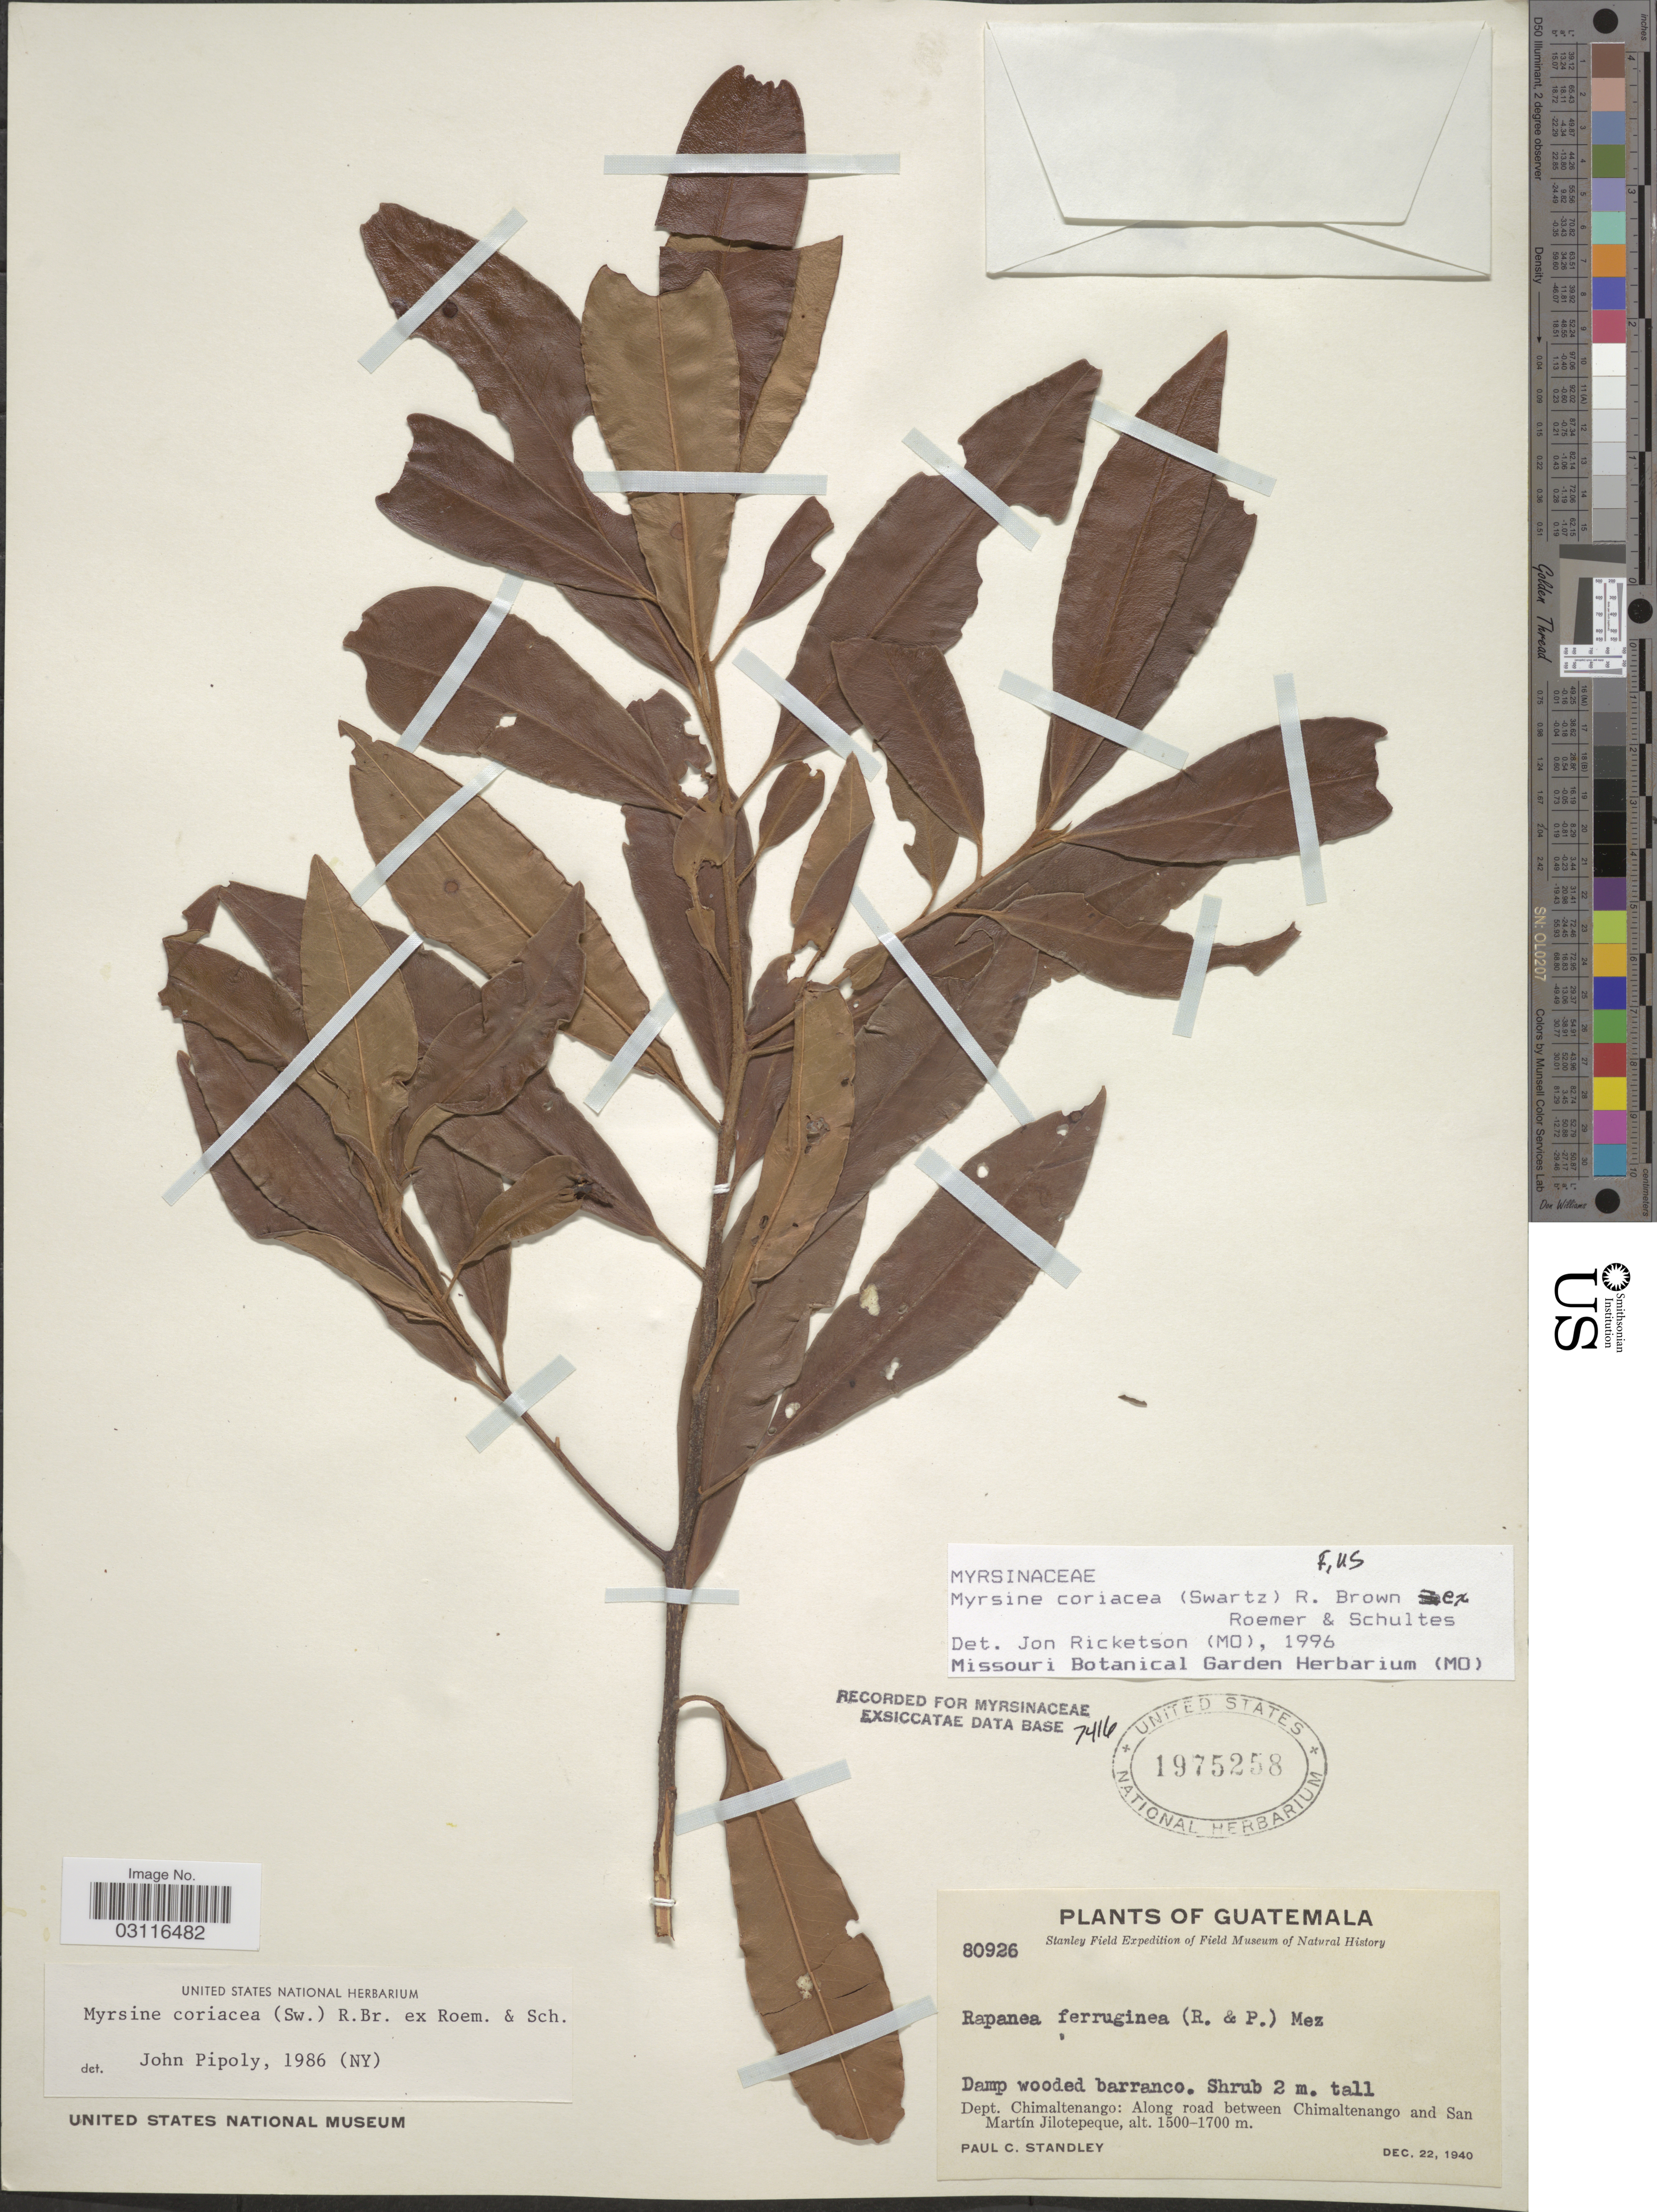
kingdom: Plantae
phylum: Tracheophyta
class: Magnoliopsida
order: Ericales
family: Primulaceae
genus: Myrsine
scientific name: Myrsine coriacea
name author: (Sw.) R. Br. ex Roem. & Schult.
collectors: P. C. Standley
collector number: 80926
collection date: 1940-12-22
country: Guatemala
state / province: Chimaltenango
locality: Dept. Chimaltenango: Along road between Chimaltenango and San Martín Jilotepeque.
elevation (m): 1500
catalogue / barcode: US 1975258